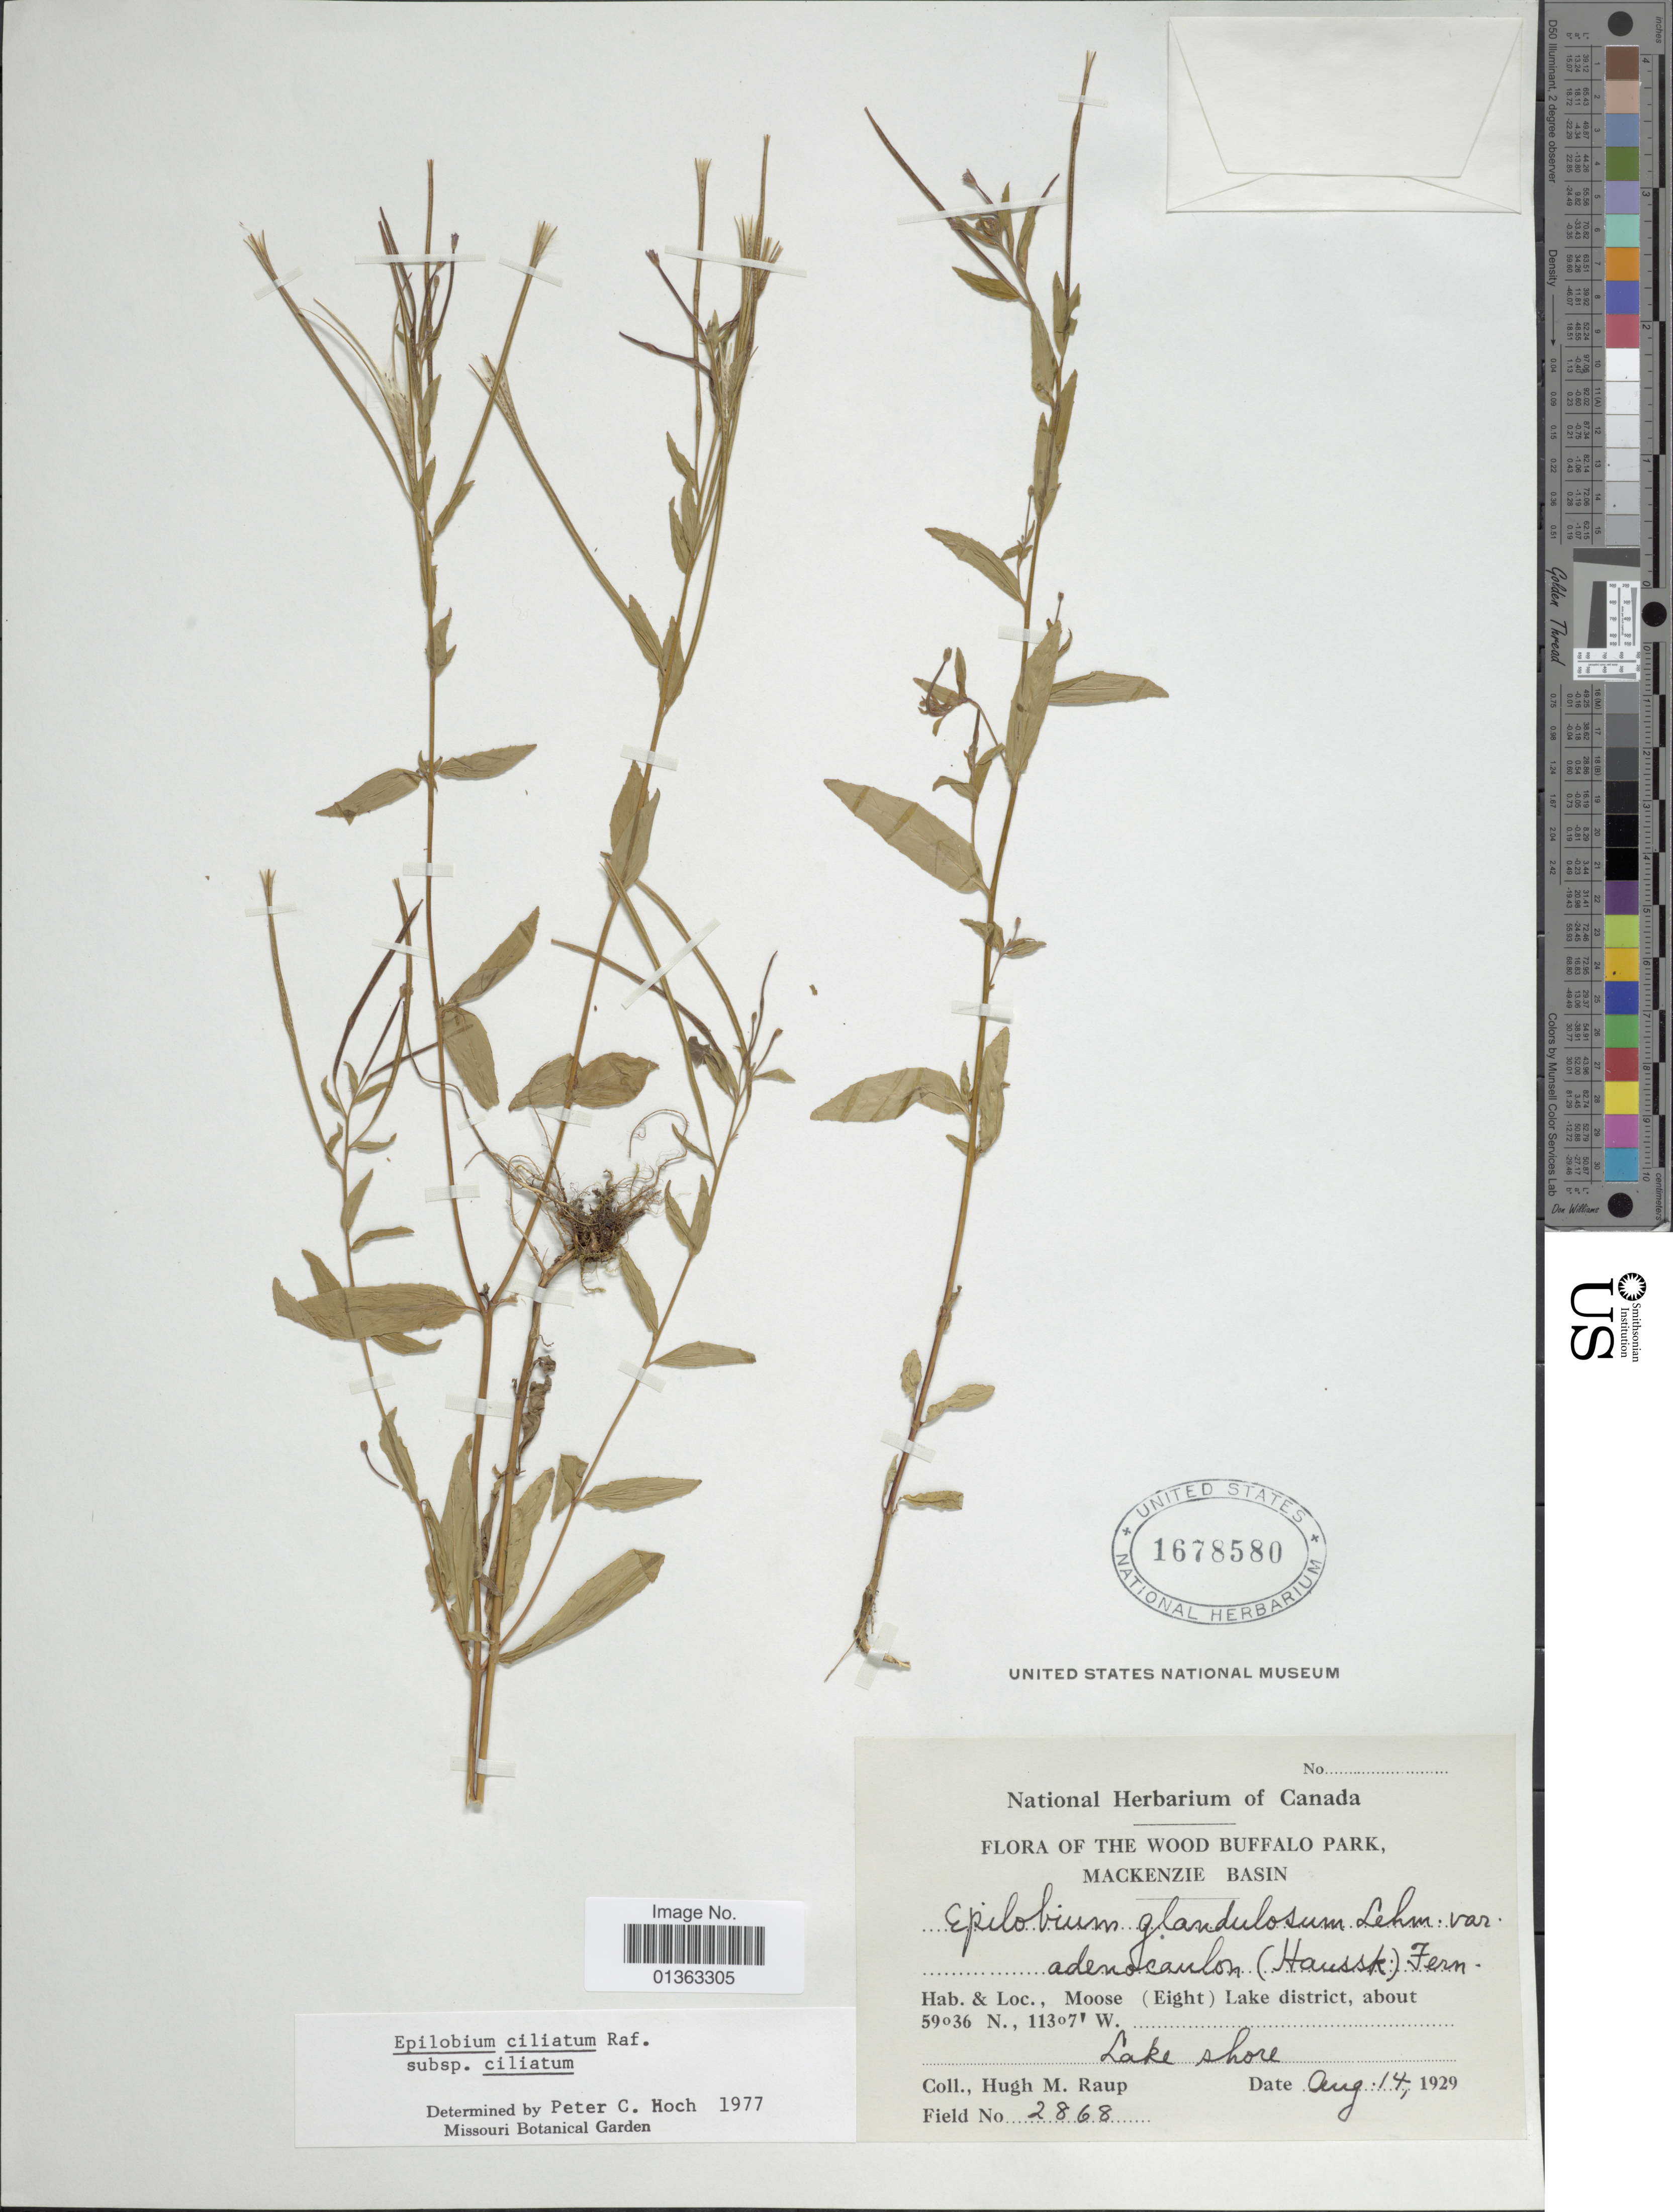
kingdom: Plantae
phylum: Tracheophyta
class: Magnoliopsida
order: Myrtales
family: Onagraceae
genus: Epilobium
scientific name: Epilobium ciliatum subsp. ciliatum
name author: Raf.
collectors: H. Raup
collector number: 2868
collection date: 1929-08-14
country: Canada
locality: Wood Buffalo Park, Mackenzie Basin. Moose (Eight) Lake district, Lake shore.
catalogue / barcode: US 1678580